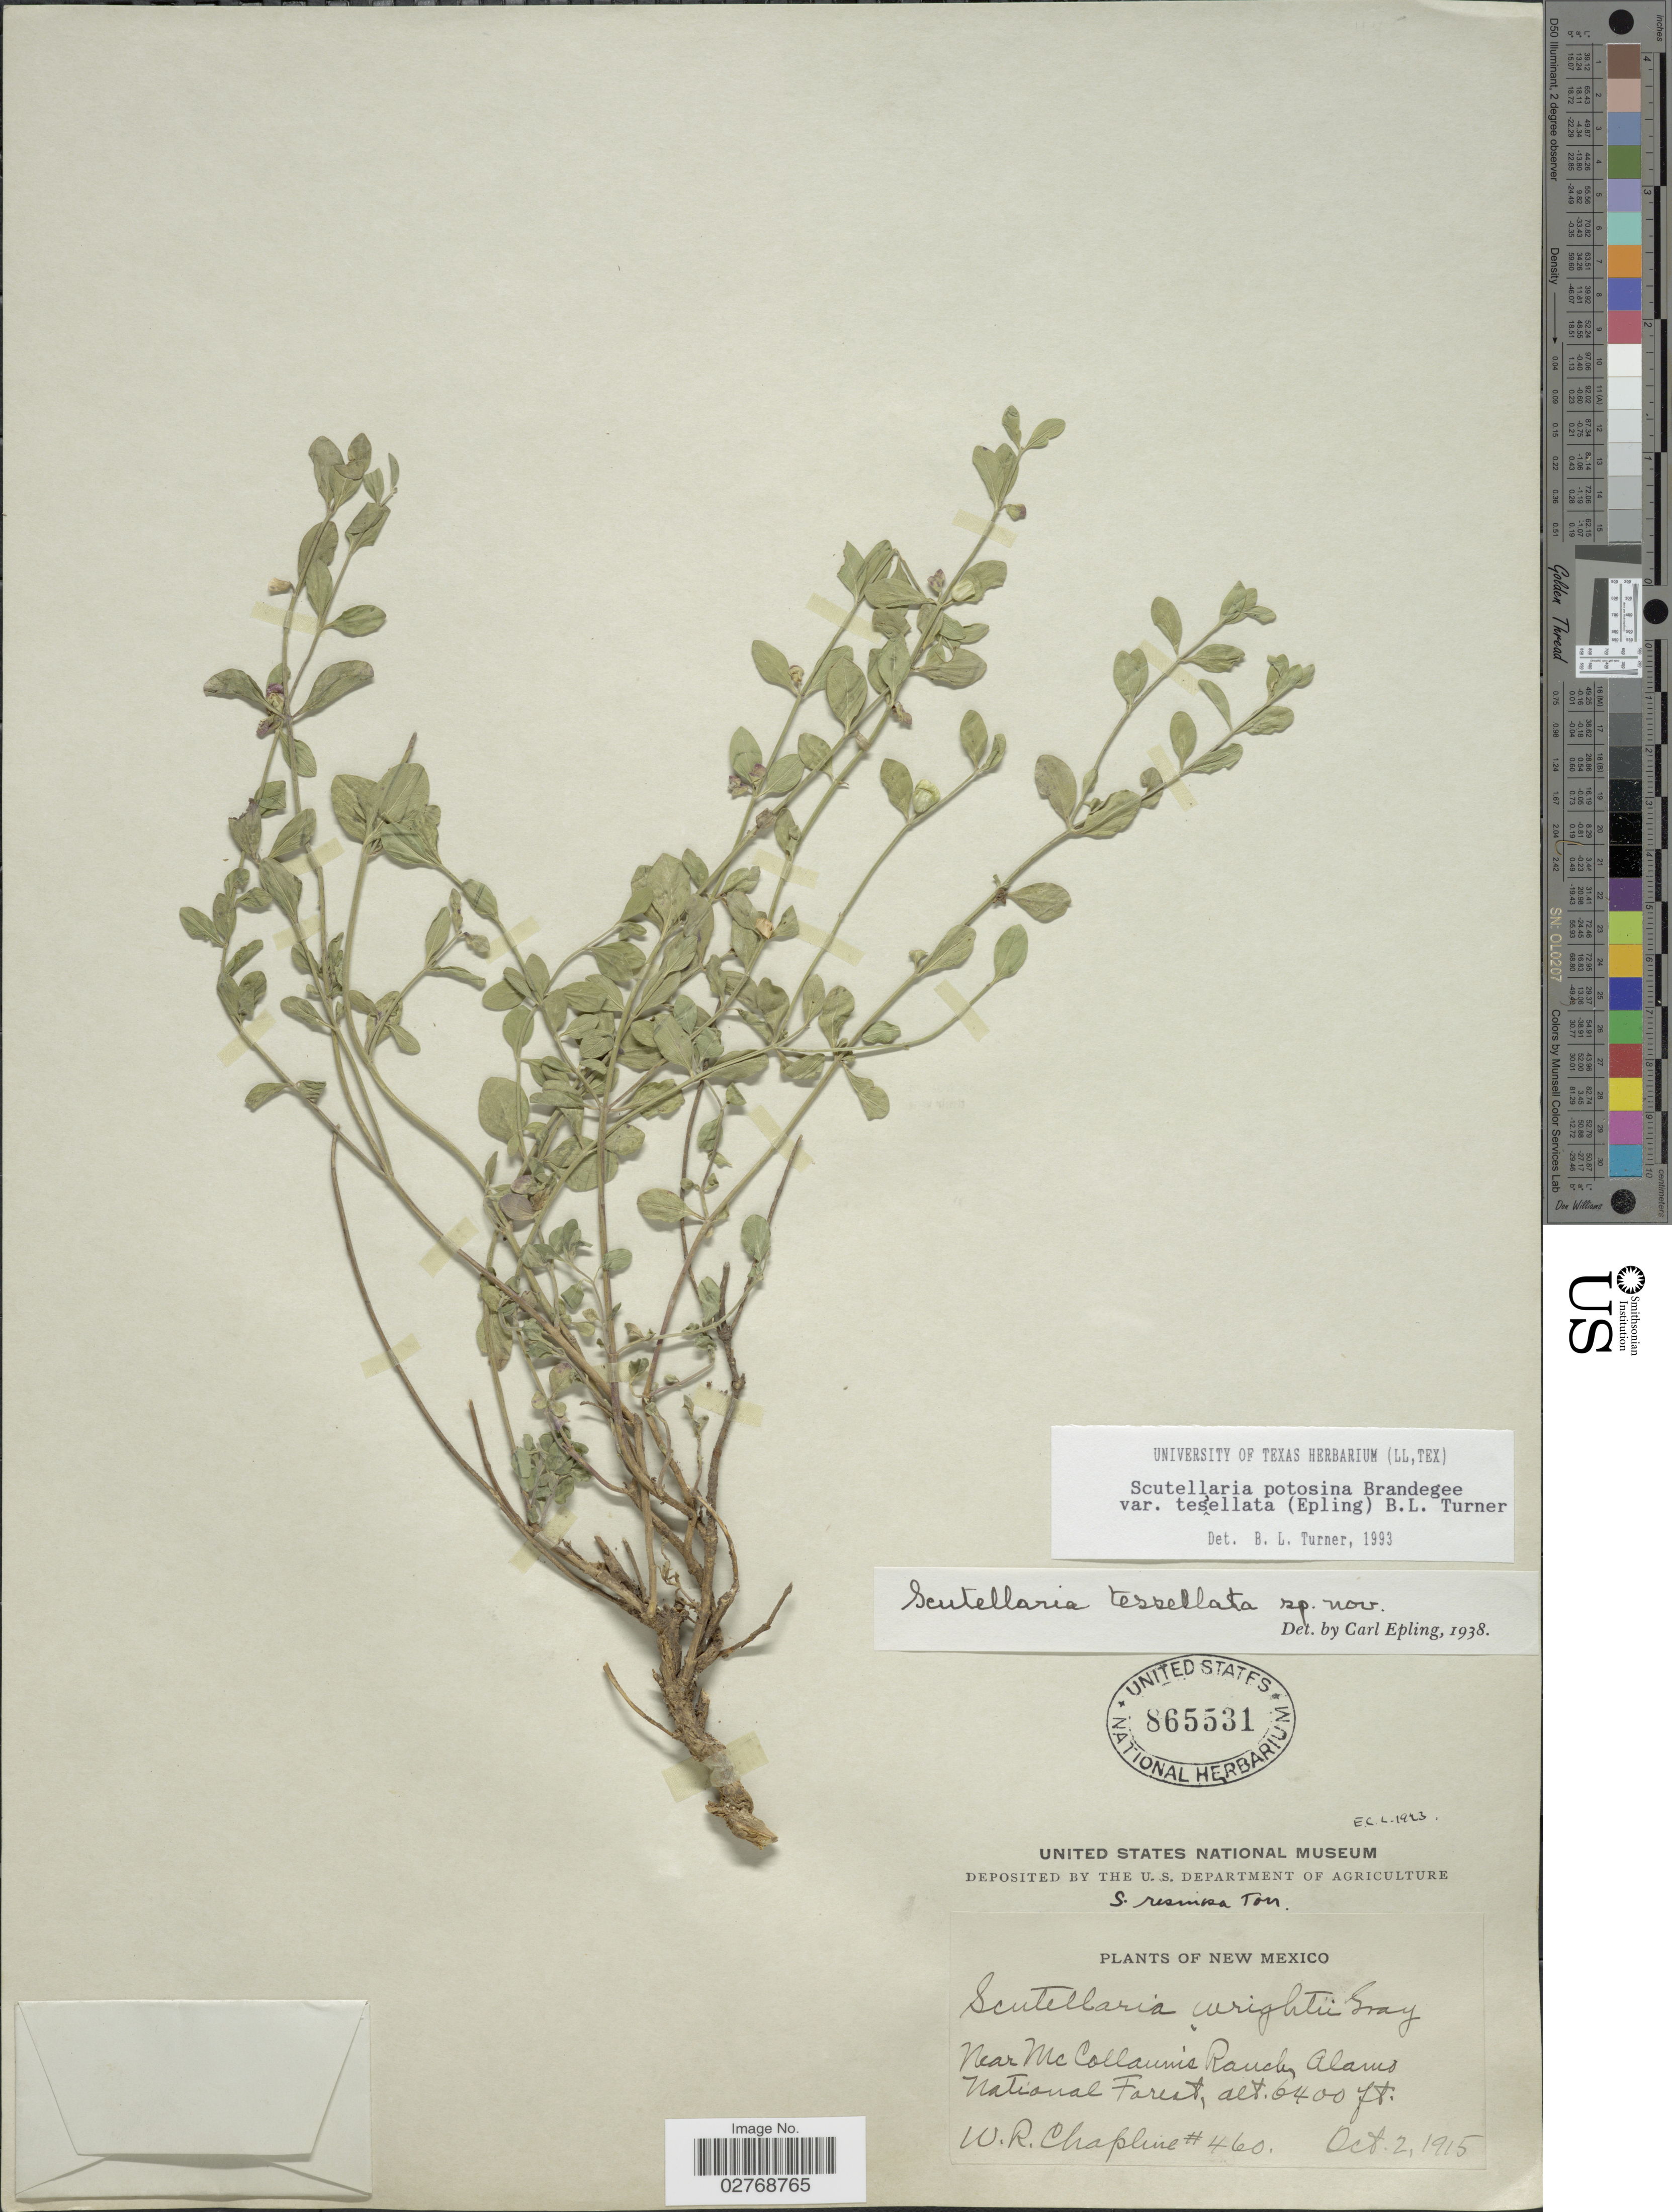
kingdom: Plantae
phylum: Tracheophyta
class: Magnoliopsida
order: Lamiales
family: Lamiaceae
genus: Scutellaria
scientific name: Scutellaria potosina var. tessellata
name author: Brandegee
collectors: W. Chapline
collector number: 460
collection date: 1915-10-02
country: United States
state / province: New Mexico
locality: Near McCollaum's Ranch, Alamo National Forest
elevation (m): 1951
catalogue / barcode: US 865531